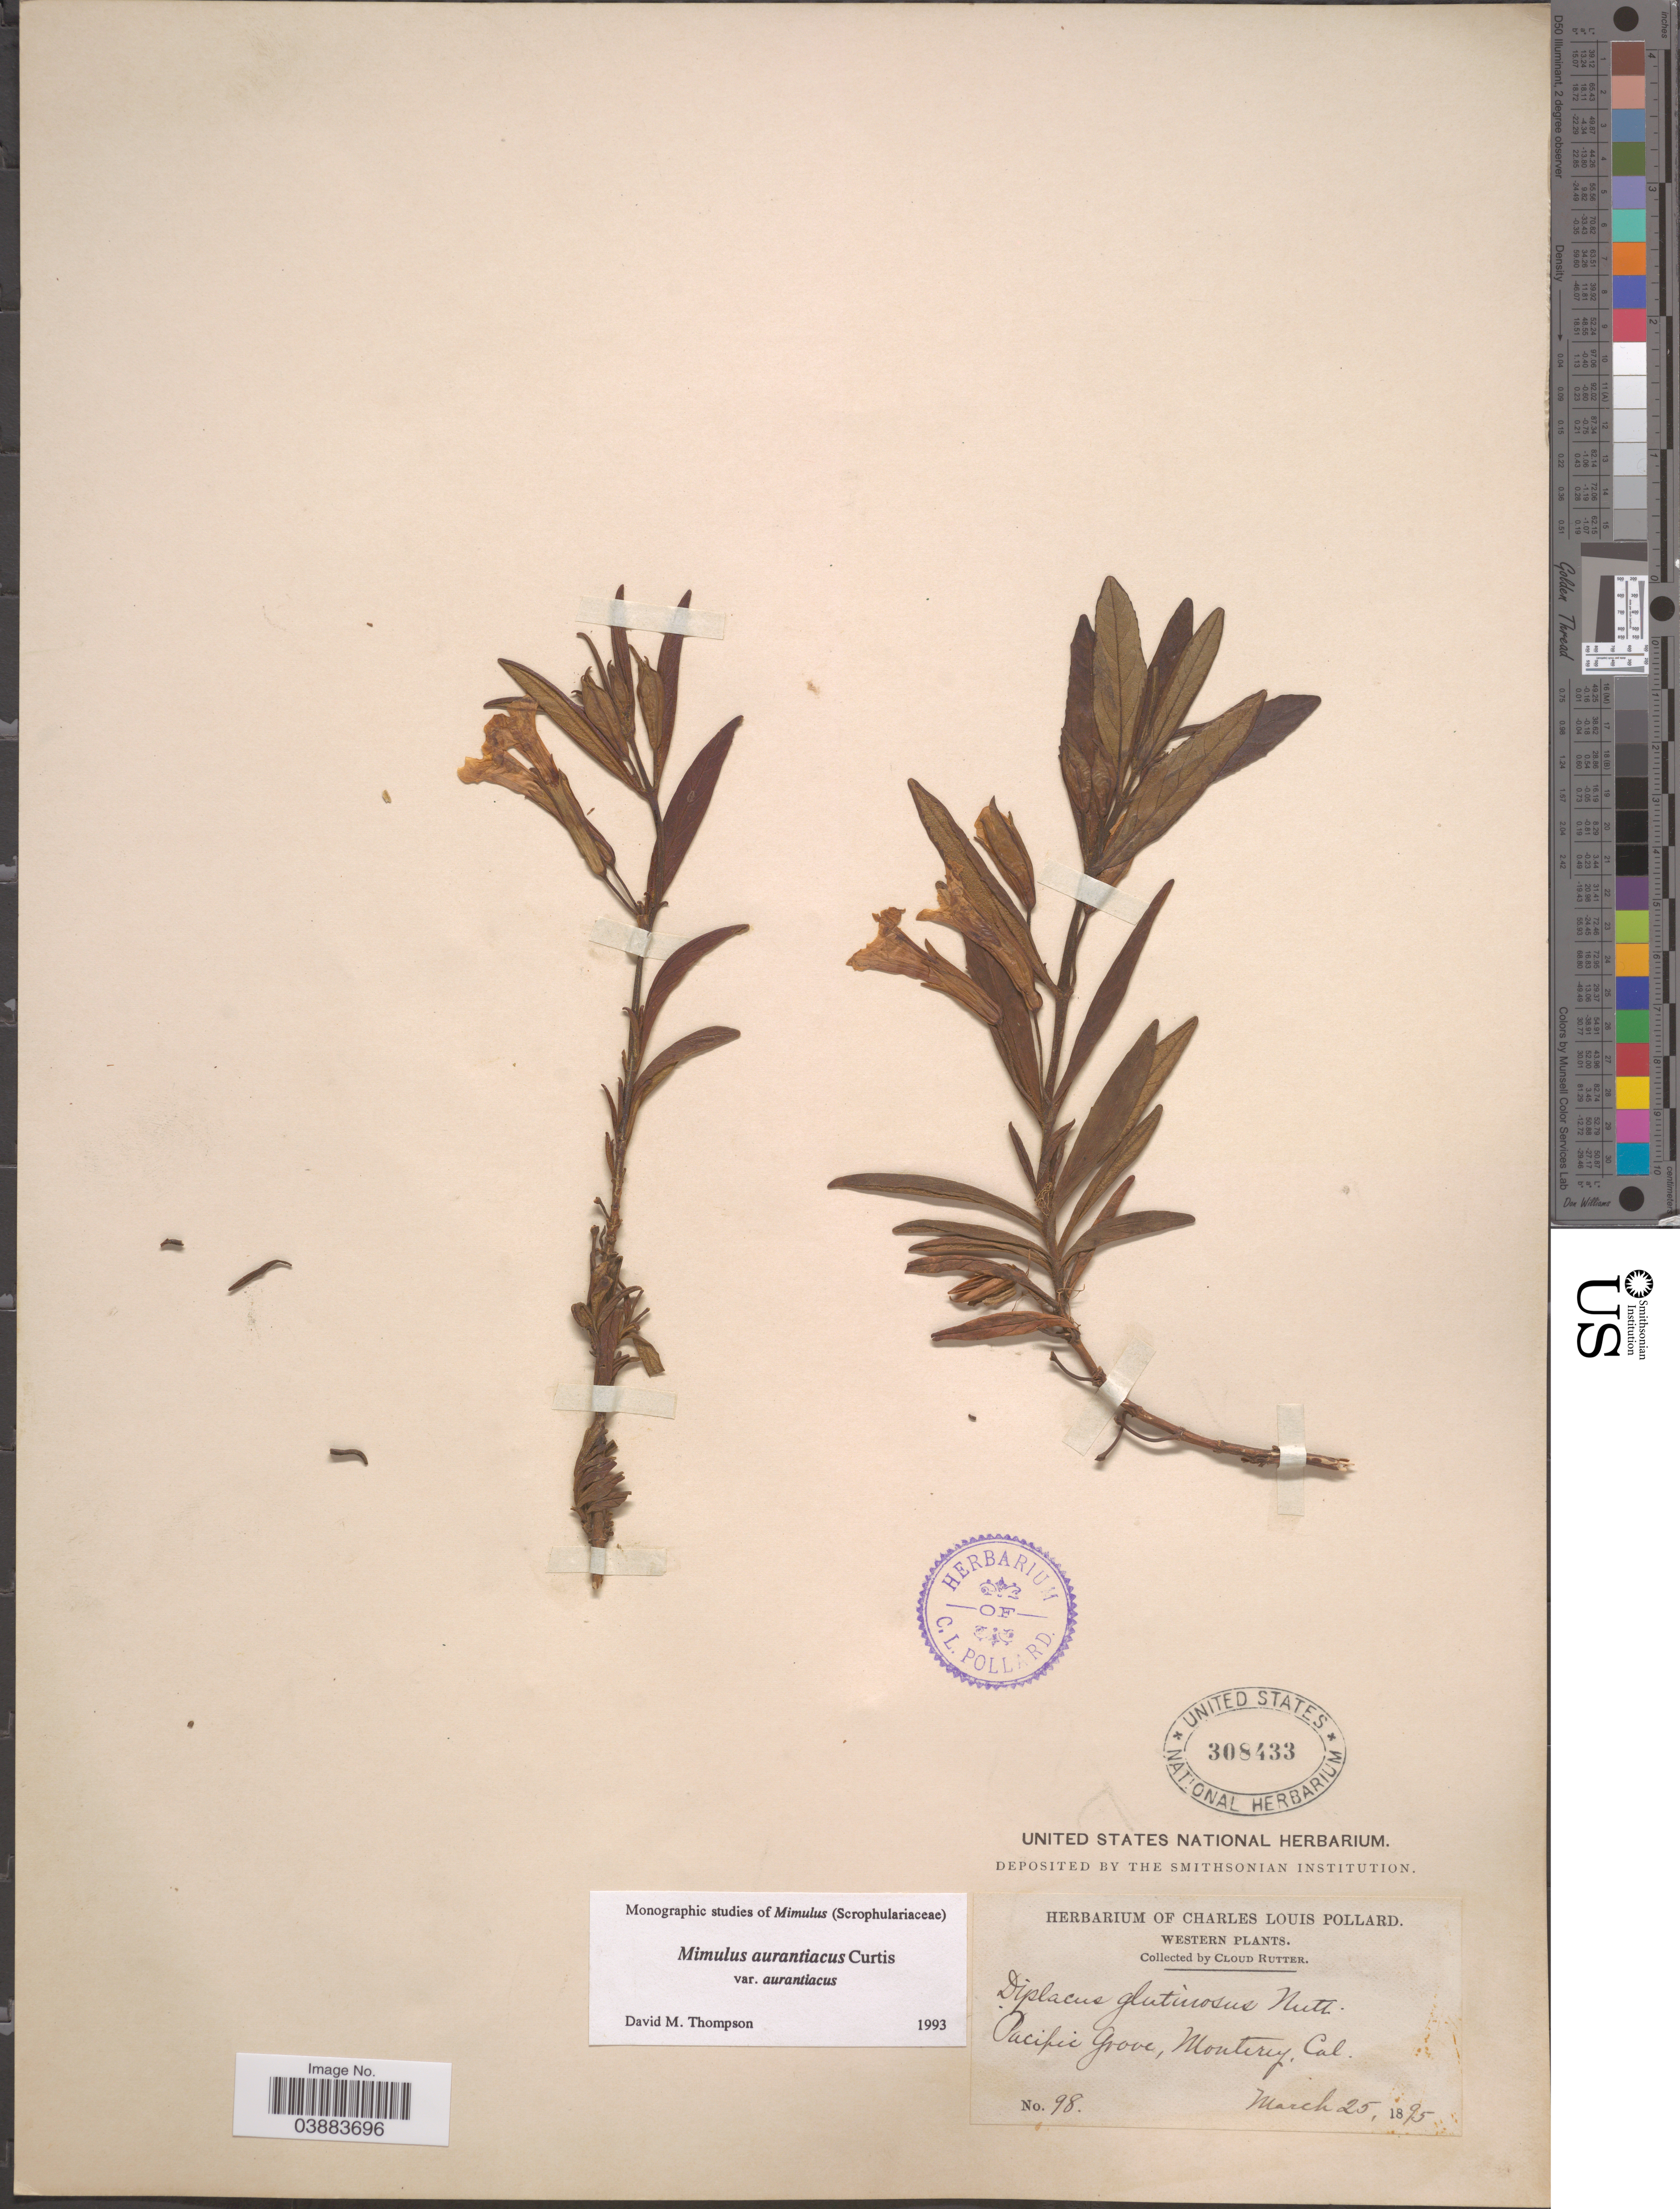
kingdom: Plantae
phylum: Tracheophyta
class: Magnoliopsida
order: Lamiales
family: Phrymaceae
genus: Diplacus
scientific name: Diplacus aurantiacus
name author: (Curtis) Jeps.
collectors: C. Rutter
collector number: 98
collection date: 1895-03-25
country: United States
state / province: California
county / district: Monterey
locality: Western. Pacific Grove, Monterey.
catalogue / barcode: US 308433